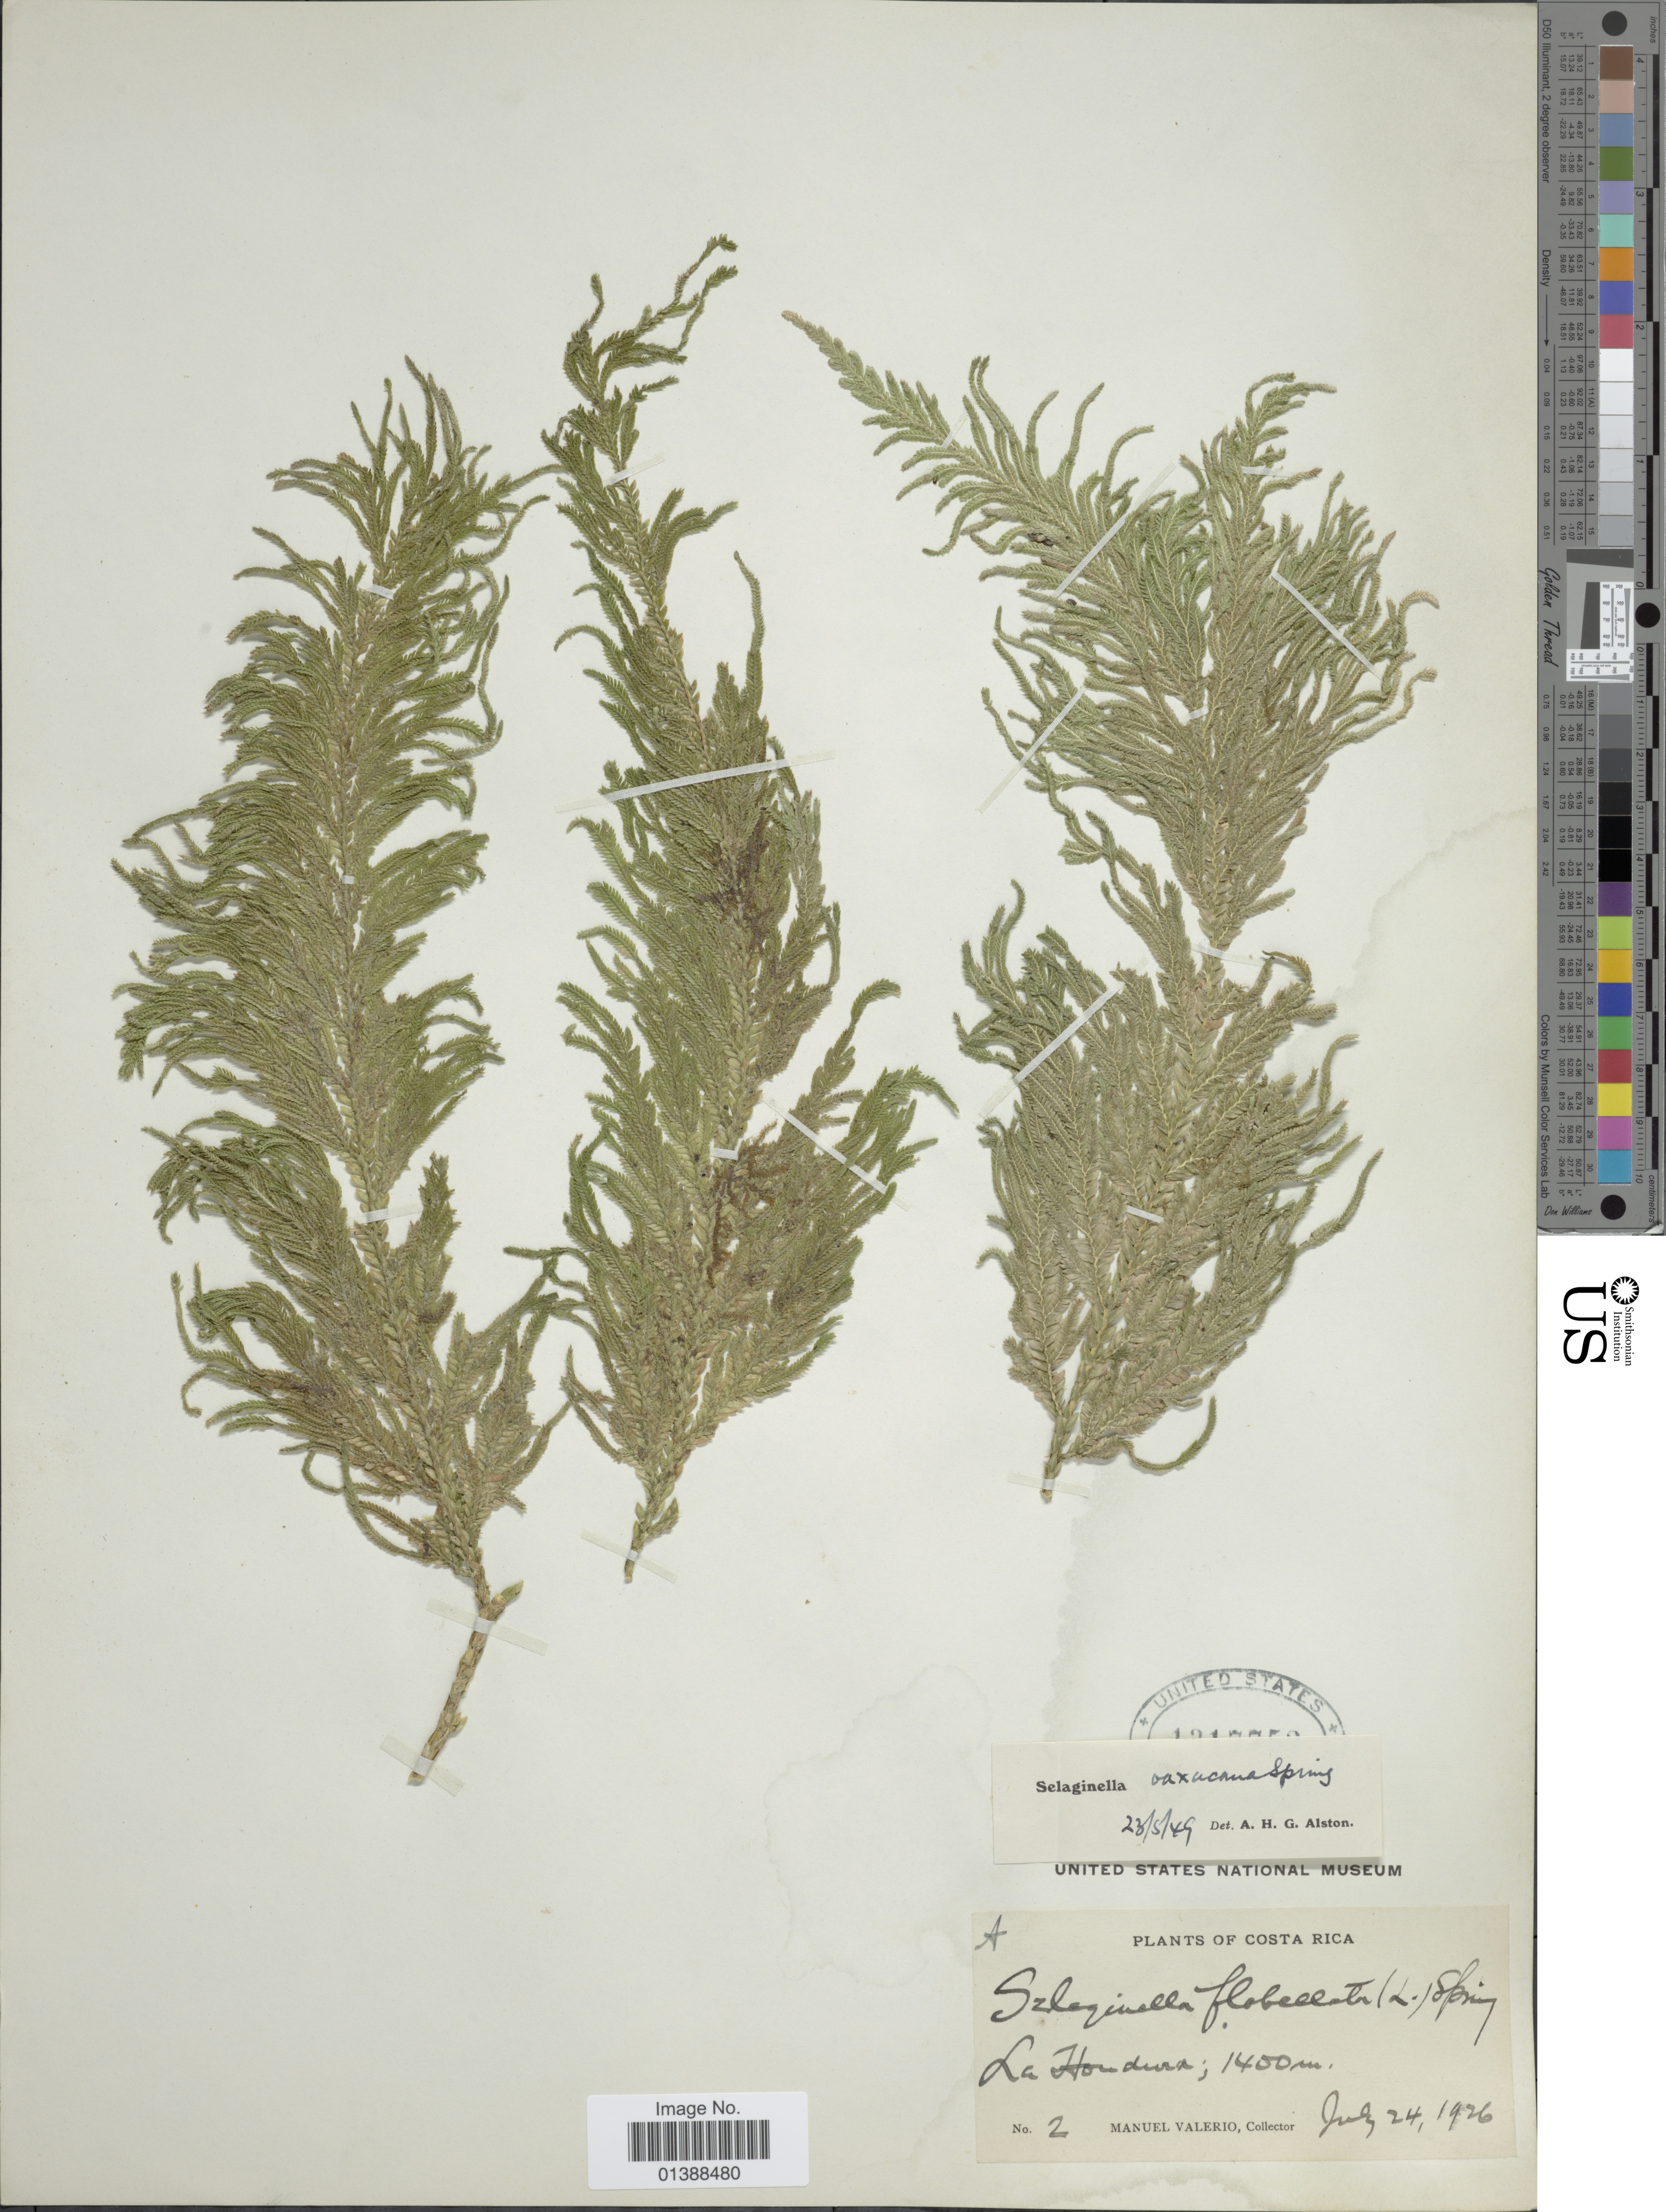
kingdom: Plantae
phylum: Tracheophyta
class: Lycopodiopsida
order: Selaginellales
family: Selaginellaceae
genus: Selaginella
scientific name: Selaginella oaxacana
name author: Spring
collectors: M. Valerio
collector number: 2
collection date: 1926-07-24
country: Costa Rica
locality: La Hondura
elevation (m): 1400